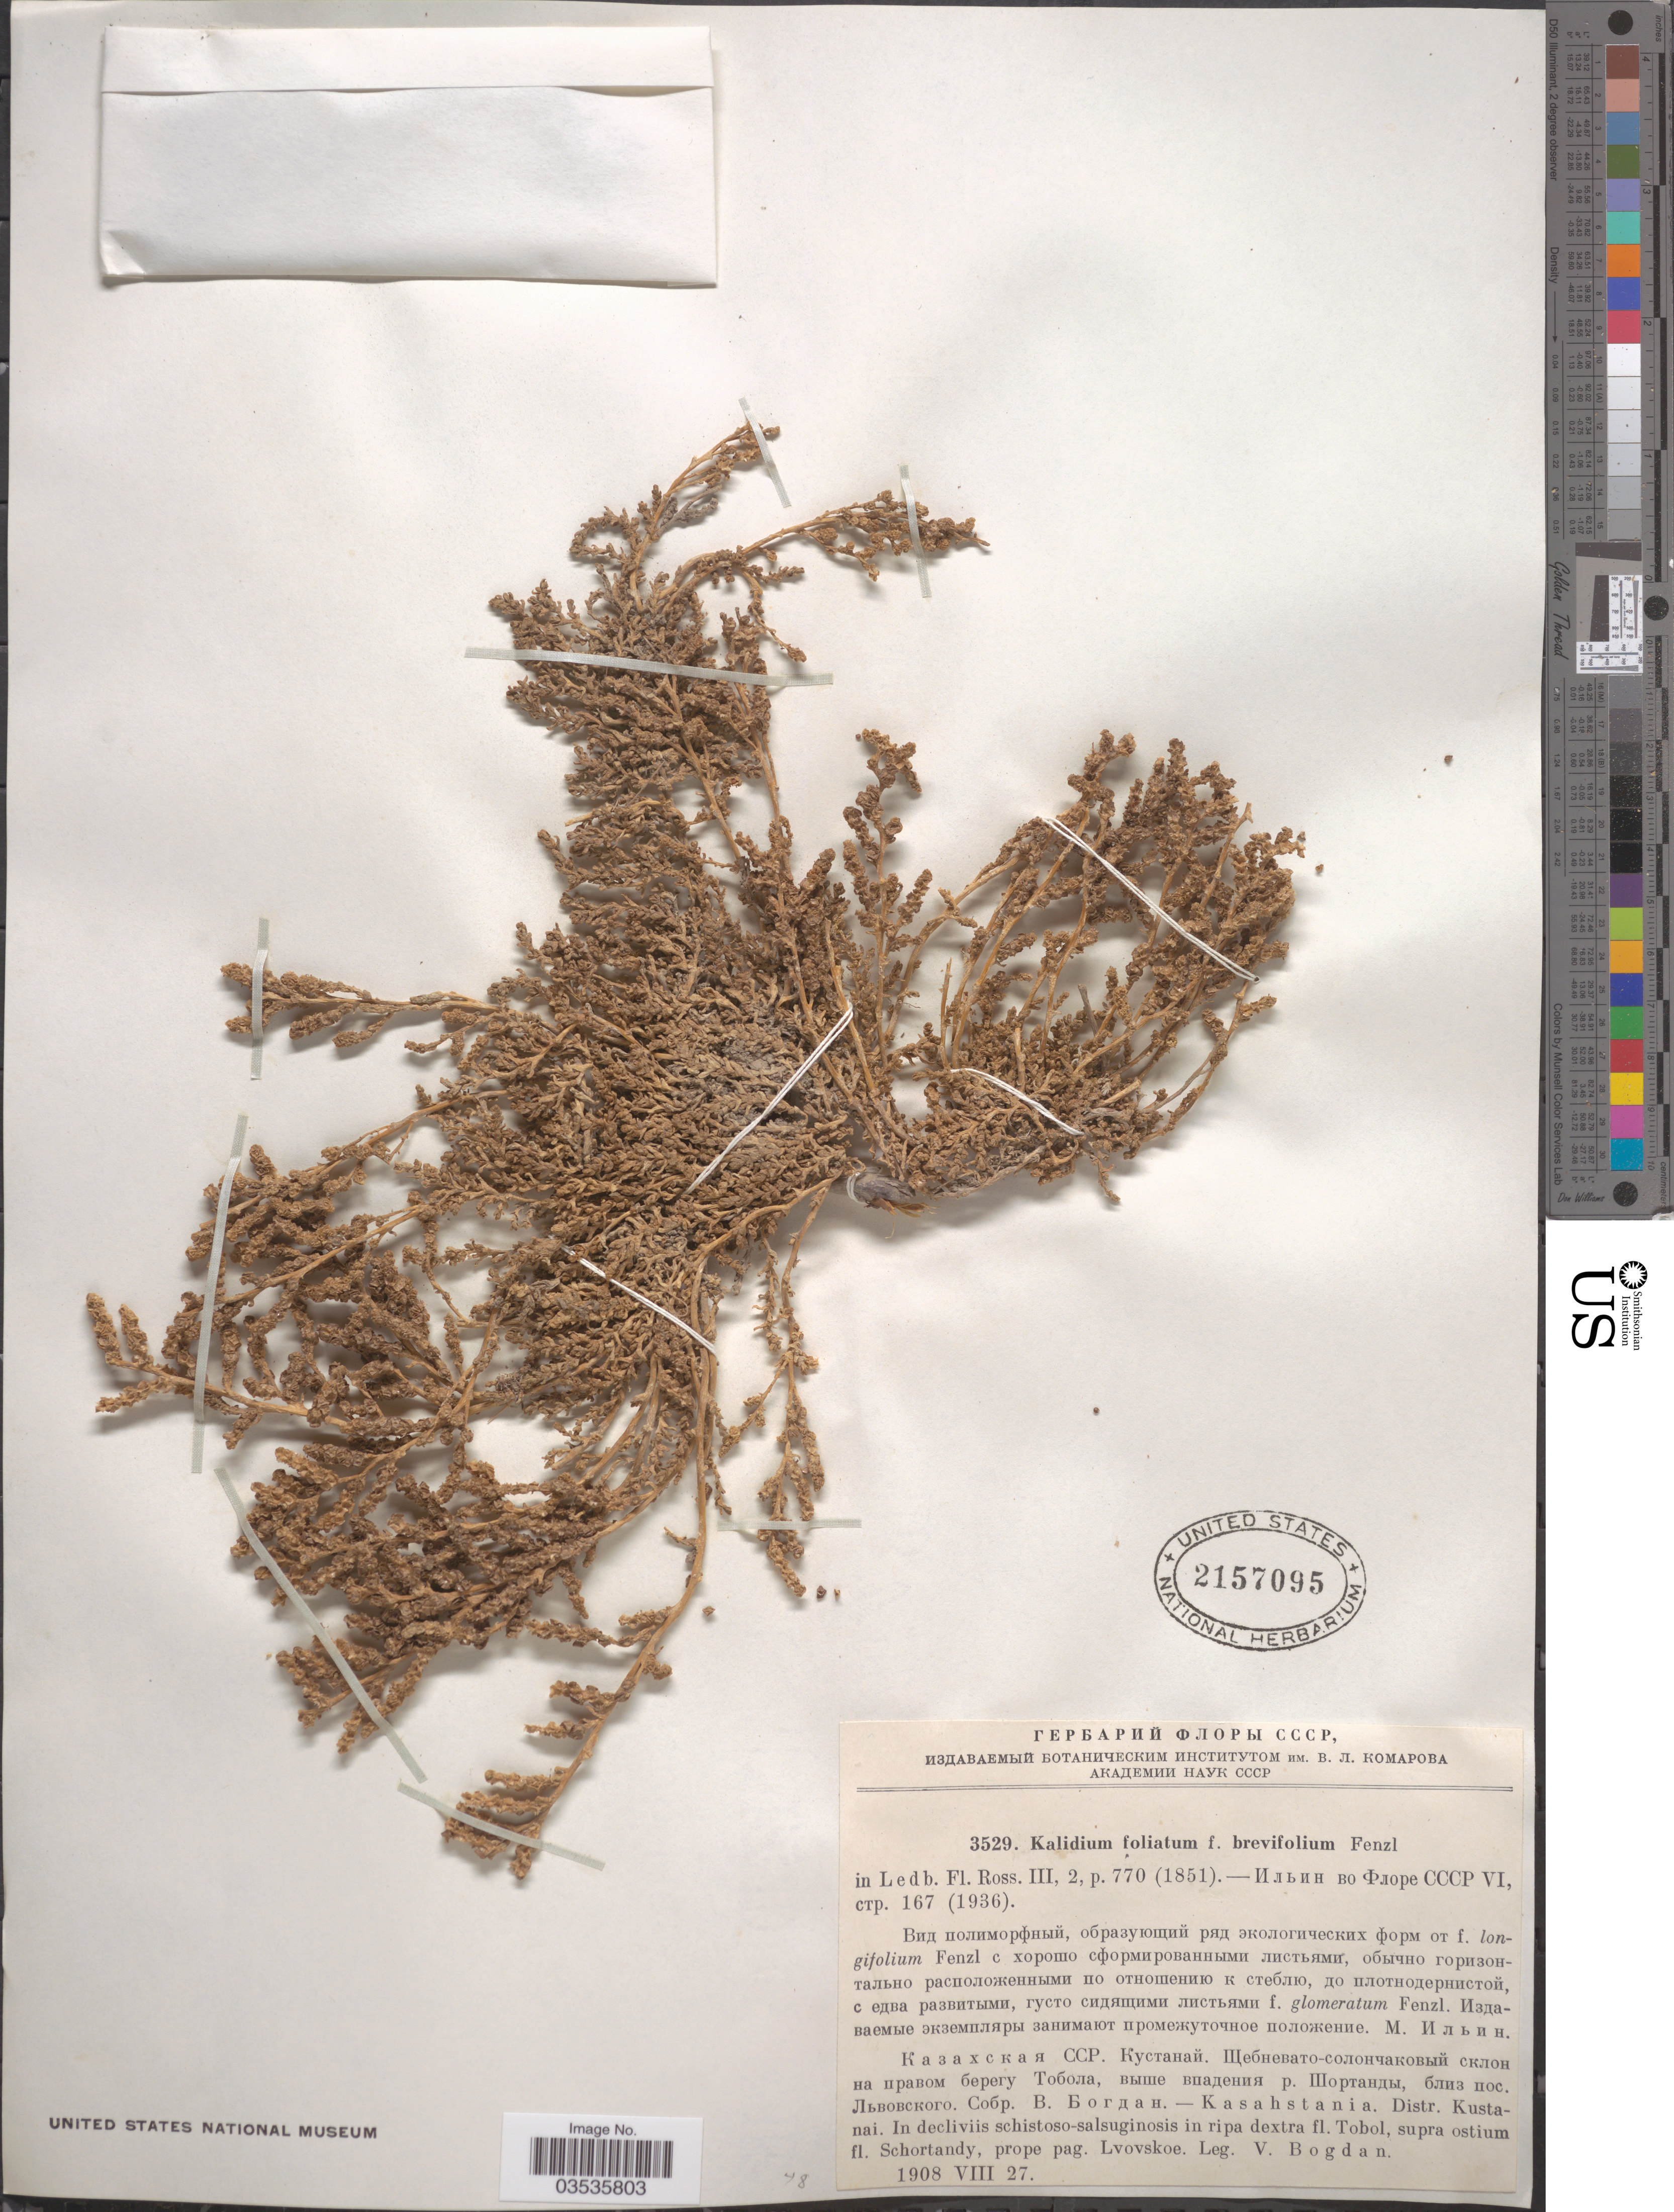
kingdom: Plantae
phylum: Tracheophyta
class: Magnoliopsida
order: Caryophyllales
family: Amaranthaceae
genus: Kalidium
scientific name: Kalidium foliatum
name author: (Pall.) Moq.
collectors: V. Bogdan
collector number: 3529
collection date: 1908-08-27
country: Kazakhstan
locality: Distr. Kustanai. In ripa dextra fl. Tobol, supra ostium fl. Schortandy, prope pag. Lvovskoe.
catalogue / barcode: US 2157095